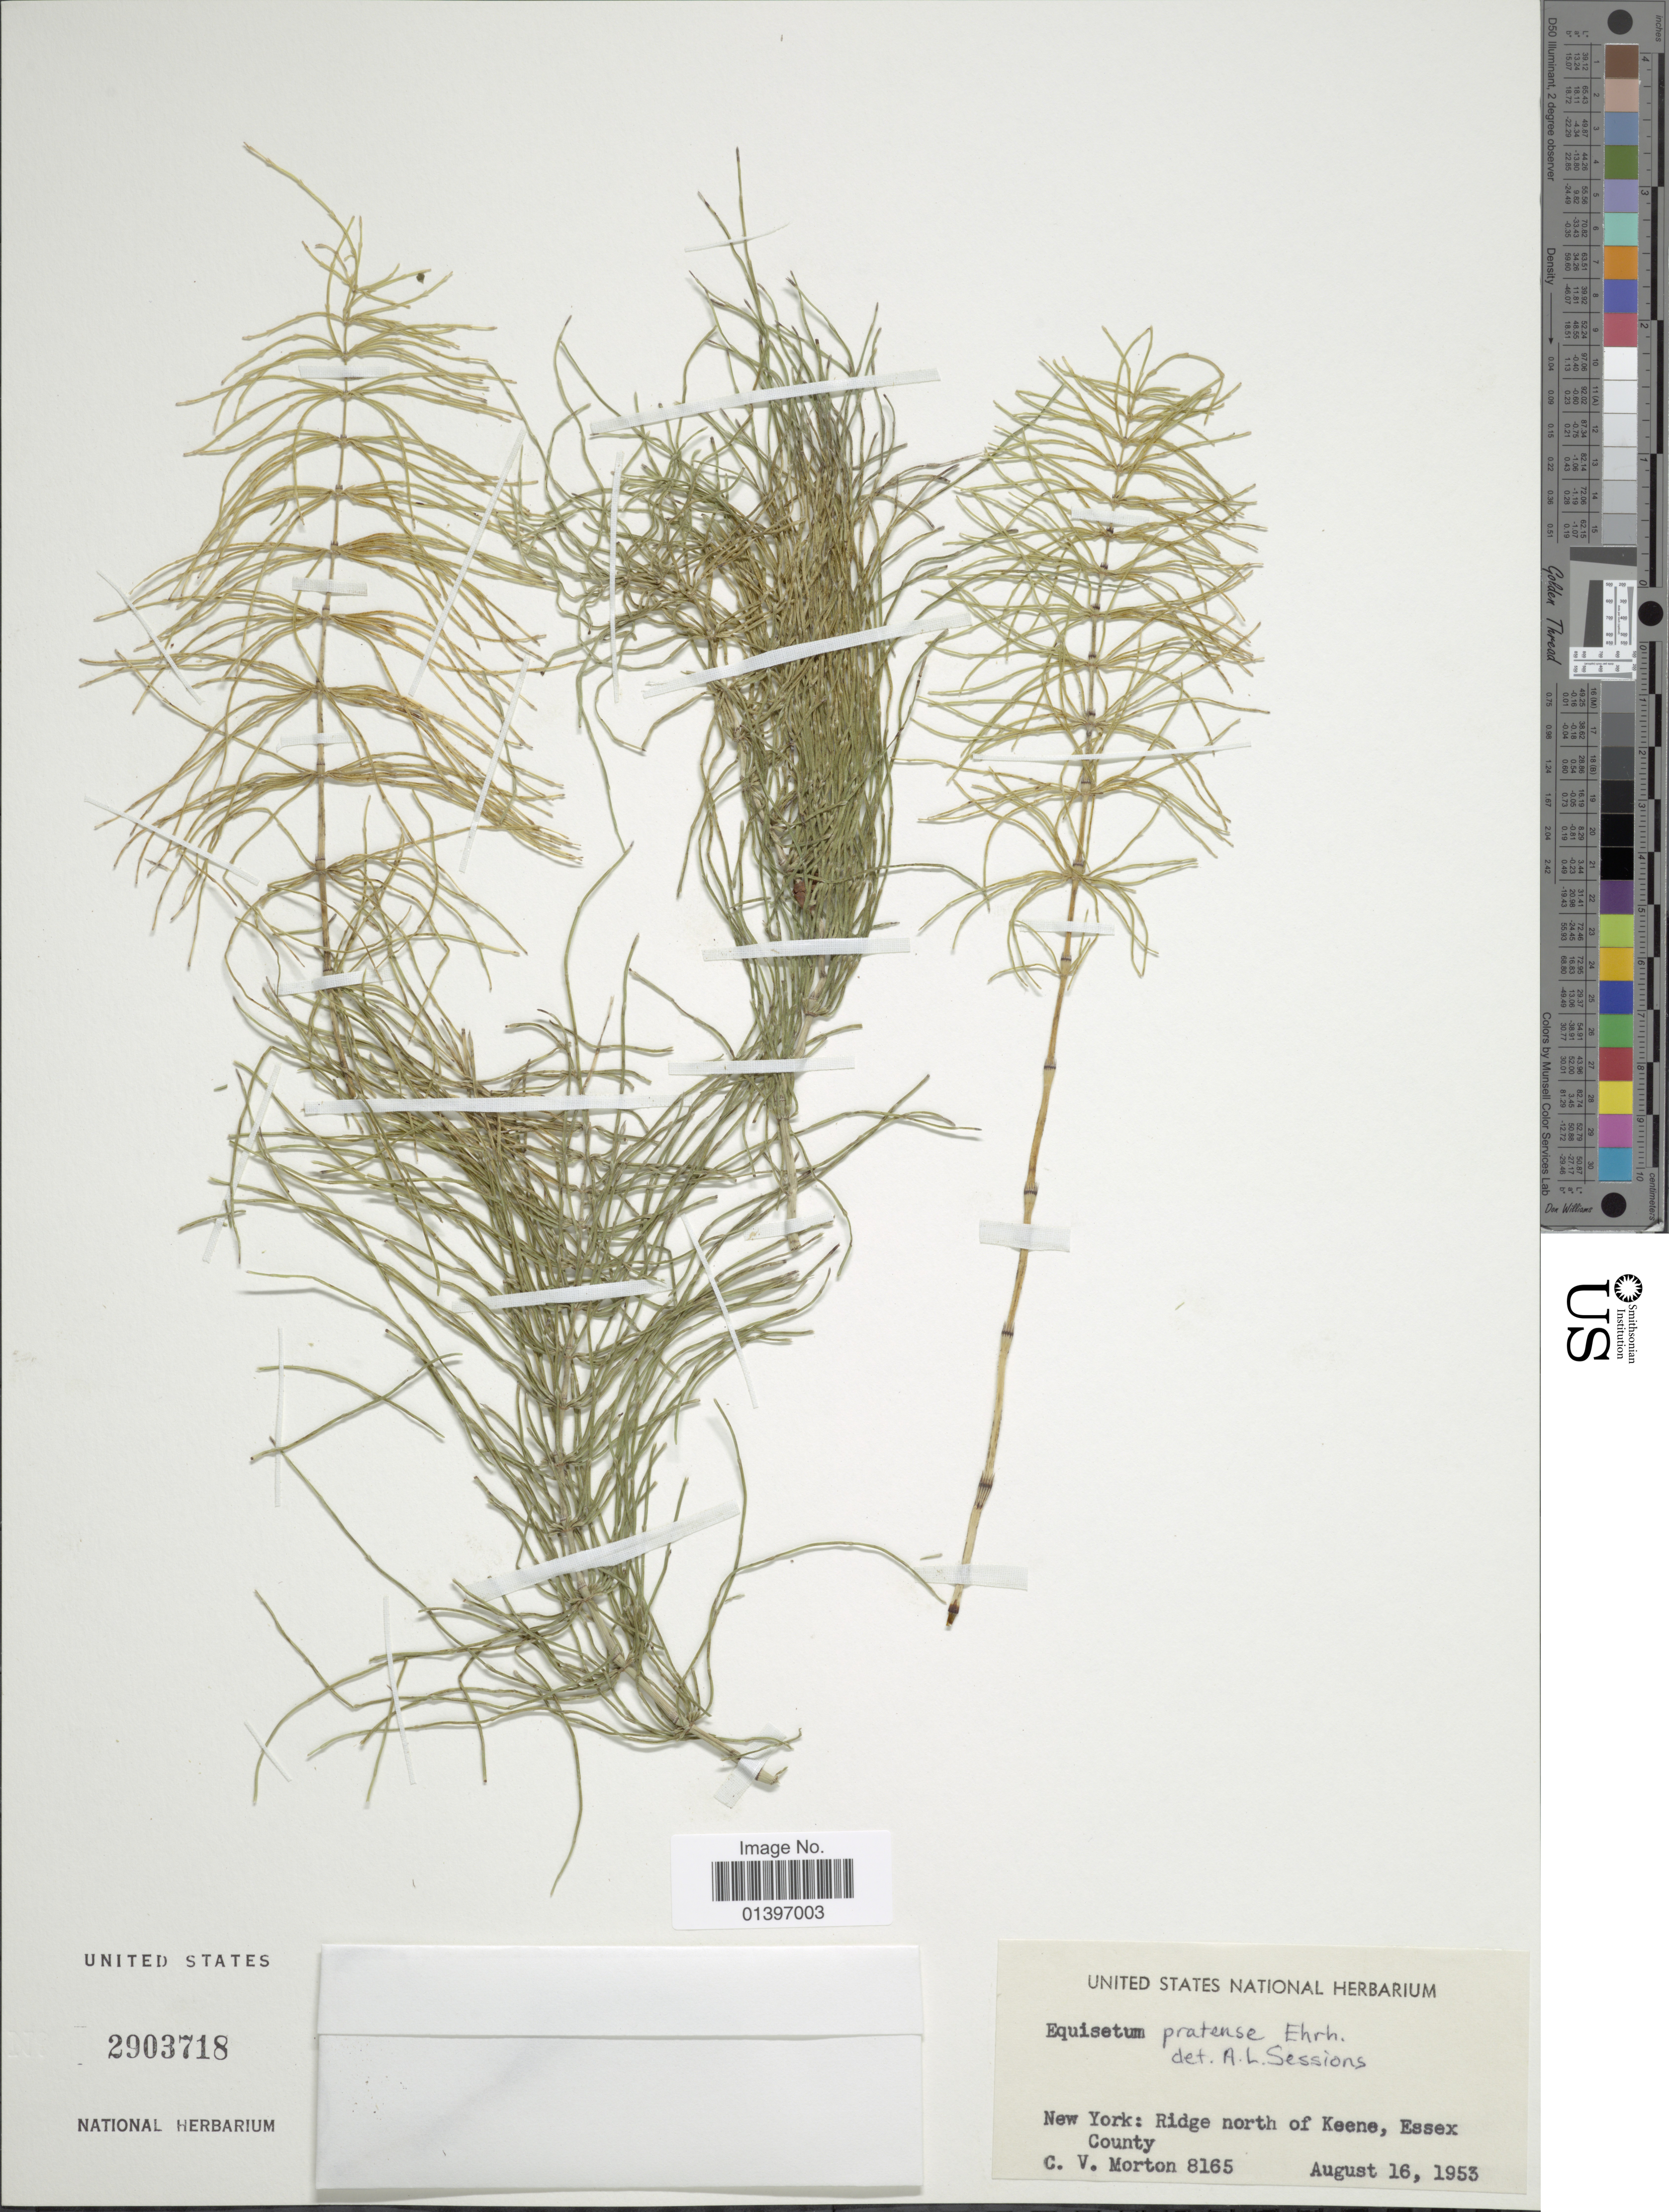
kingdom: Plantae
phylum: Tracheophyta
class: Polypodiopsida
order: Equisetales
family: Equisetaceae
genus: Equisetum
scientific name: Equisetum pratense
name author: Ehrh.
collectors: C. V. Morton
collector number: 8165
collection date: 1953-08-16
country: United States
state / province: New York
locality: Ridge north of Keene, Essex County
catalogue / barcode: US 2903718